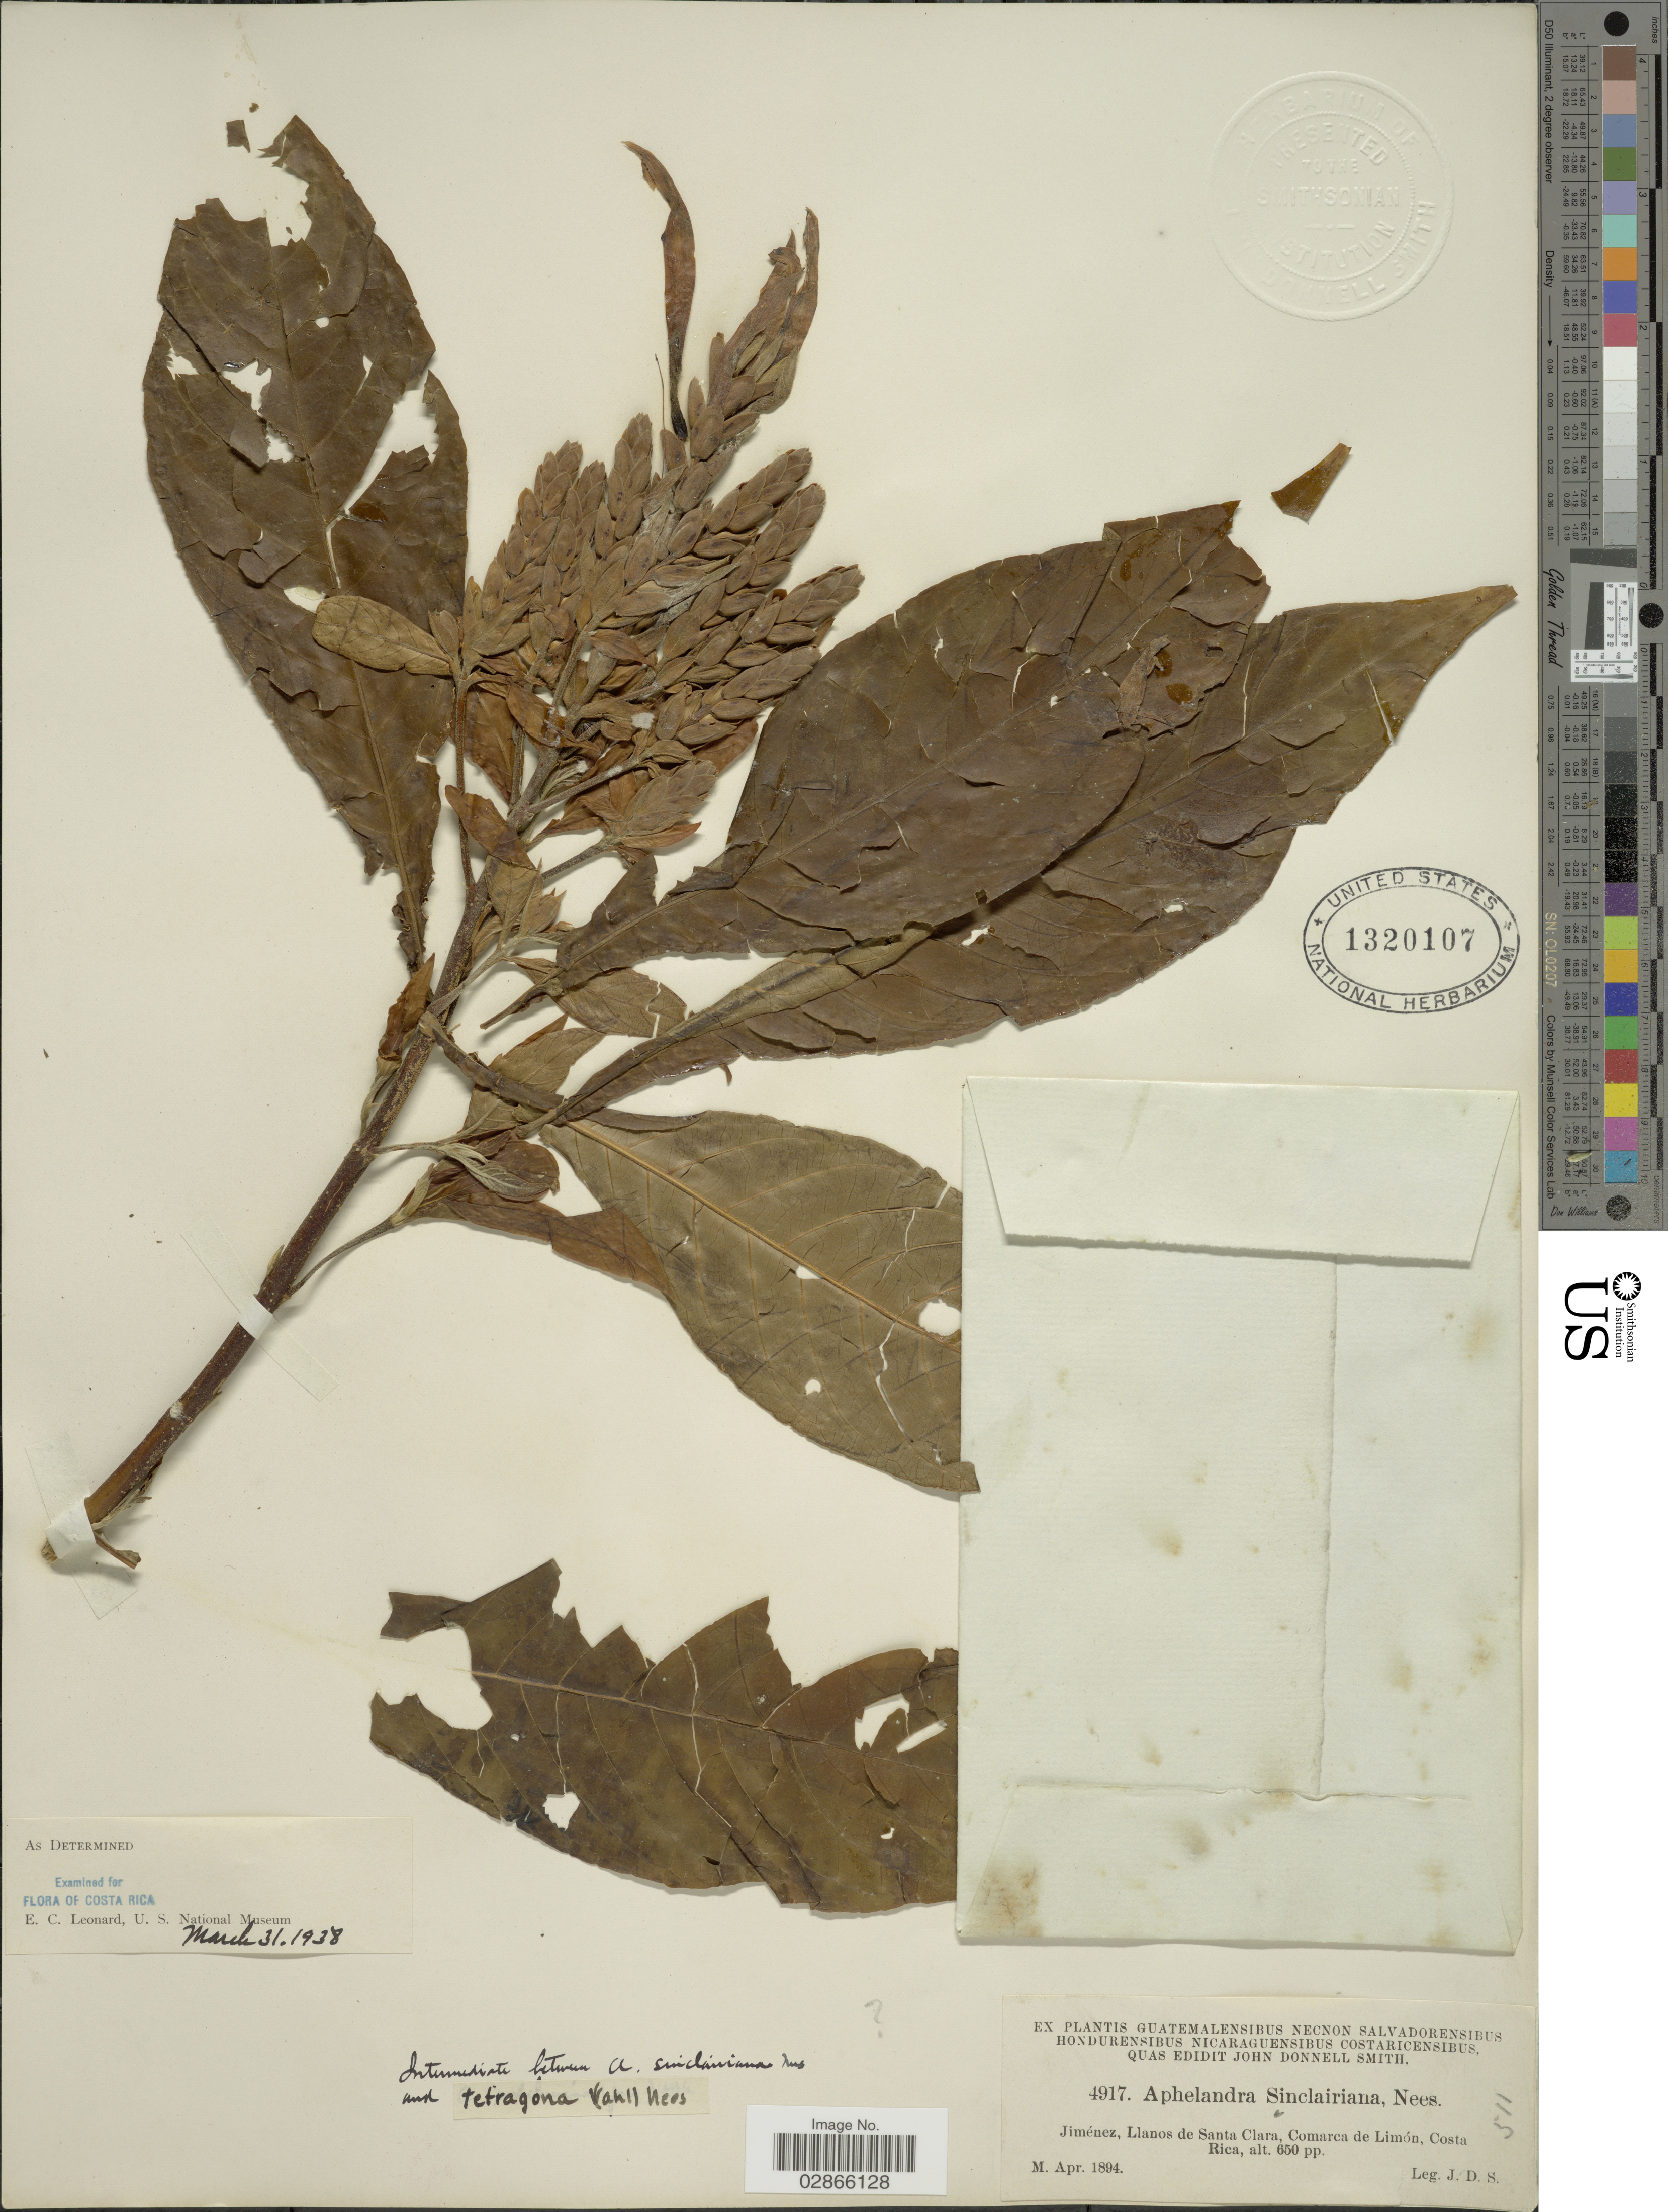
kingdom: Plantae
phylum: Tracheophyta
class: Magnoliopsida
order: Lamiales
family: Acanthaceae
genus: Aphelandra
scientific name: Aphelandra sinclairiana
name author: Nees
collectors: J. Donnell Smith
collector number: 4917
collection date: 1894-04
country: Costa Rica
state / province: Limón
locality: Jiménez, Lllanos de Santa Clara, Comarca de Limón.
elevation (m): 198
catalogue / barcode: US 1320107